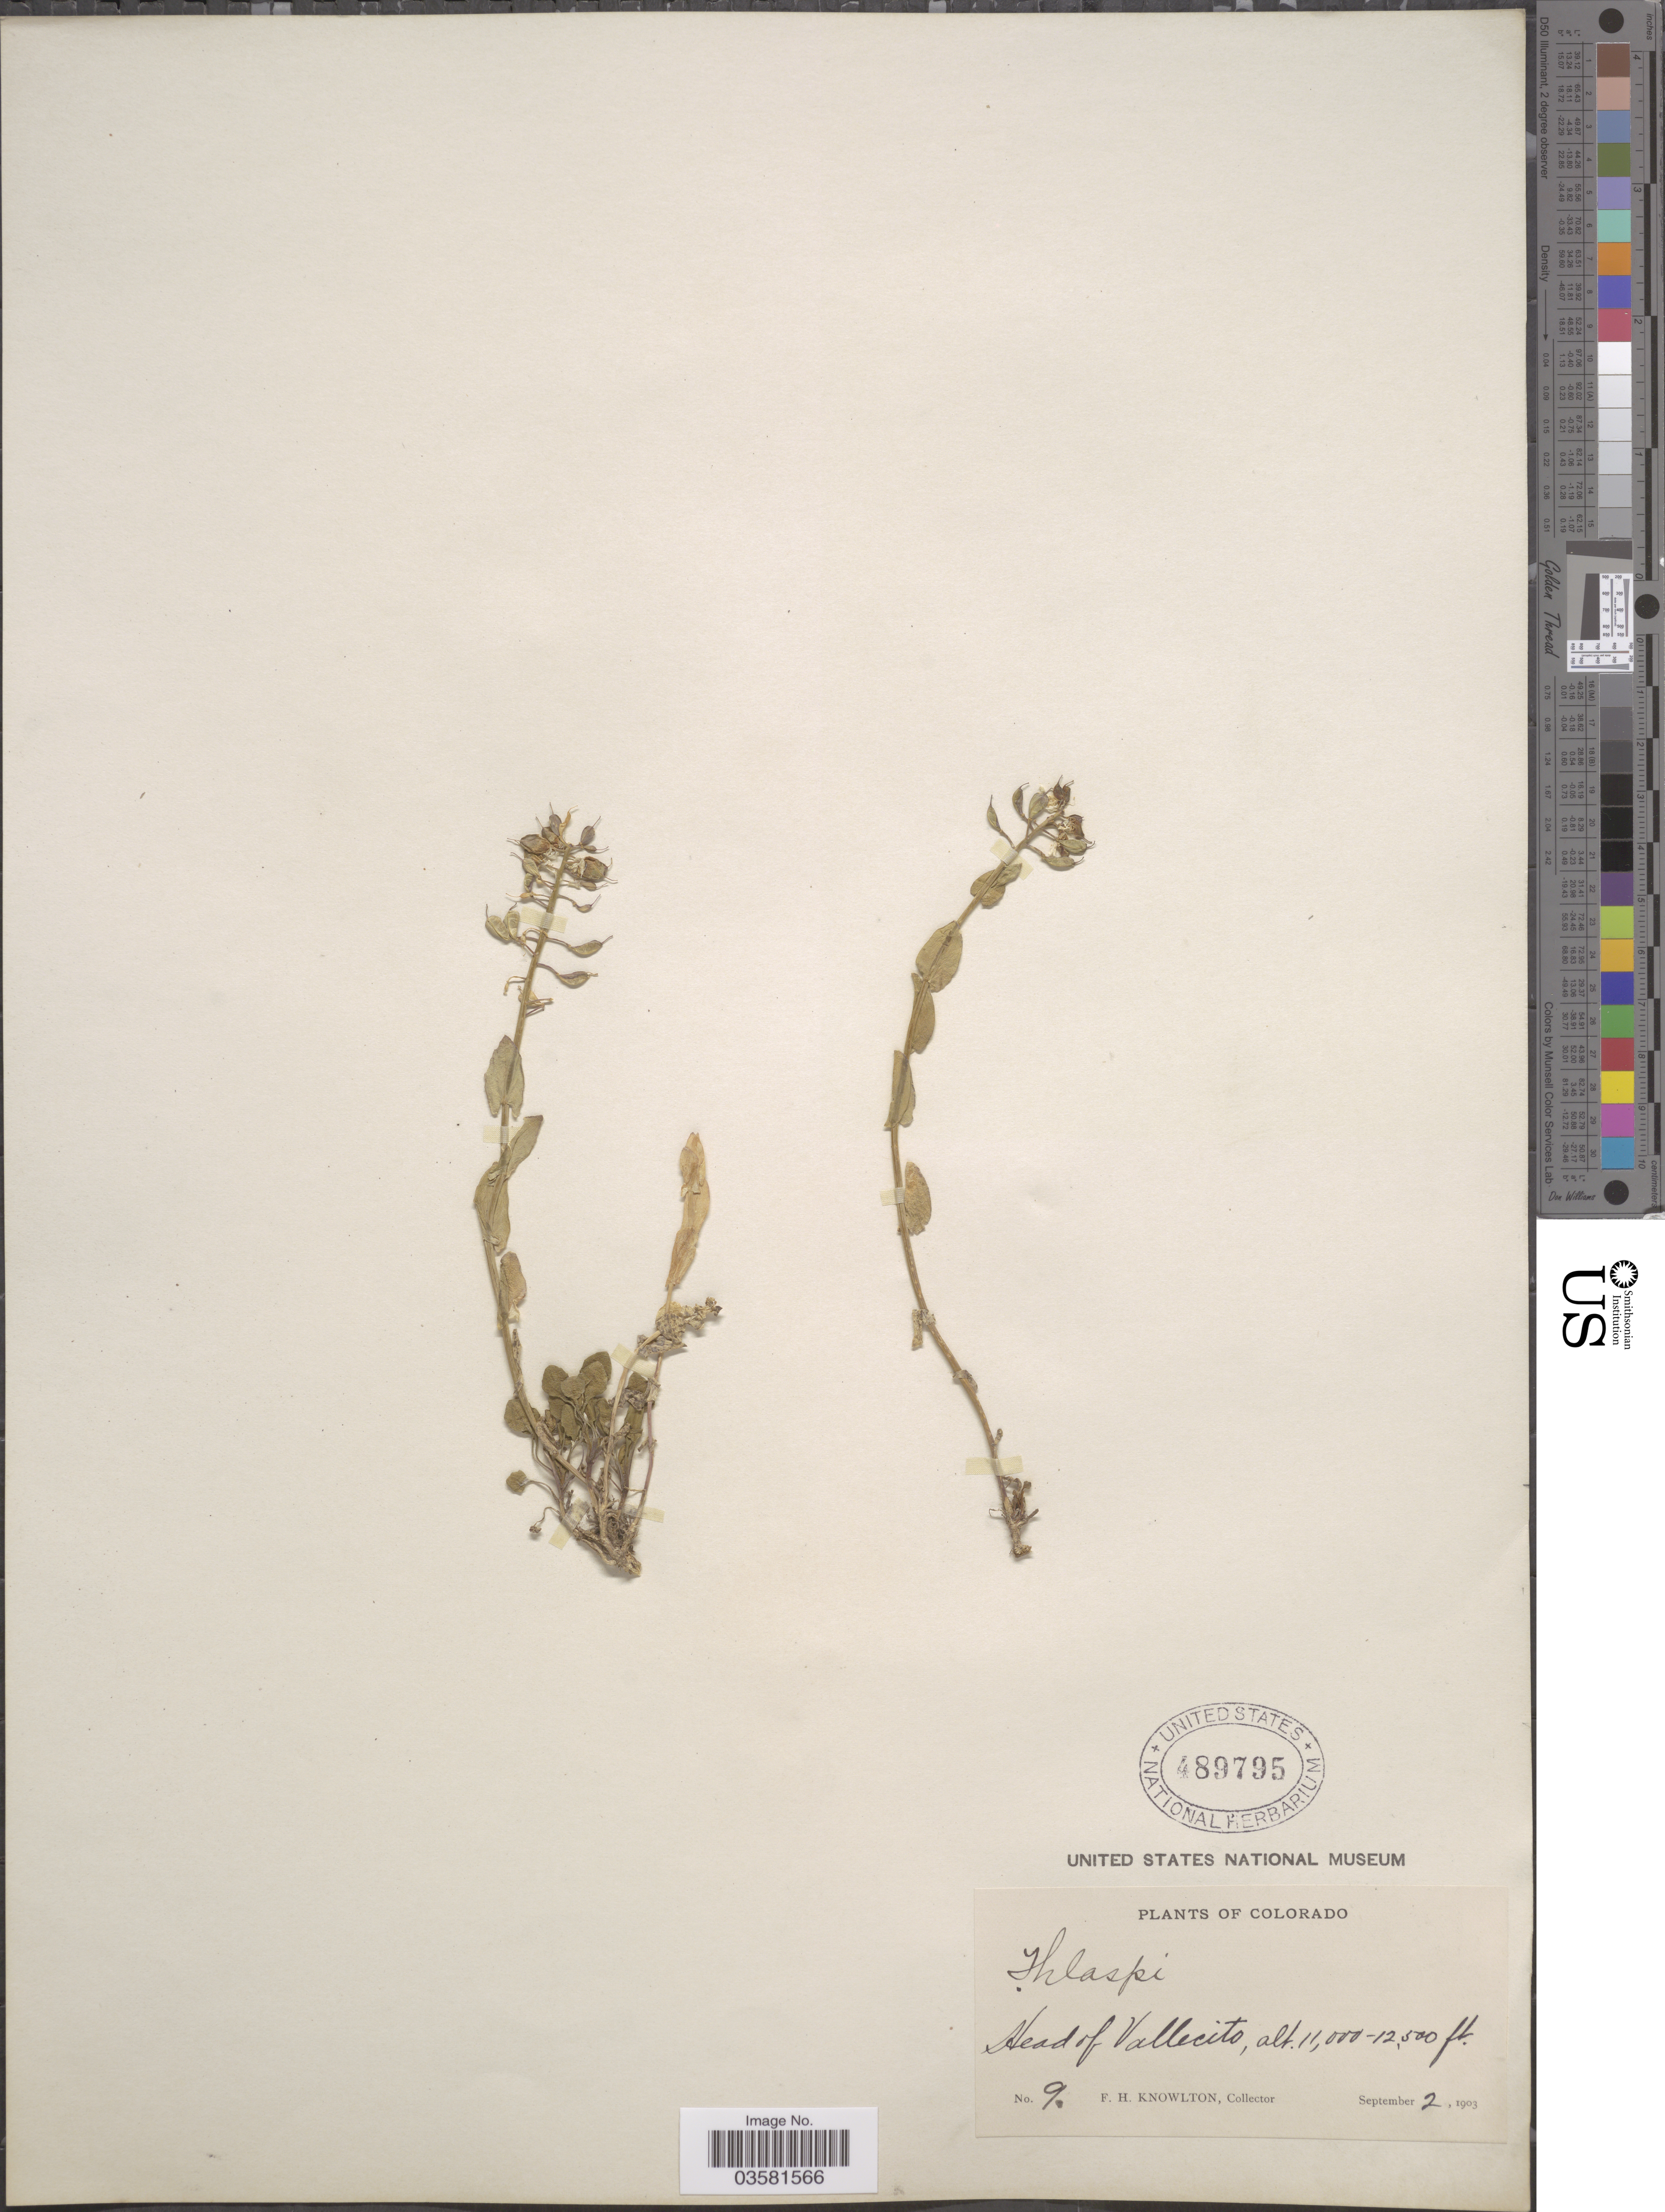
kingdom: Plantae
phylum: Tracheophyta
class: Magnoliopsida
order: Brassicales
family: Brassicaceae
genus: Thlaspi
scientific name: Thlaspi fendleri var. glaucum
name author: (A. Nelson) C.L. Hitchc.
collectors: F. H. Knowlton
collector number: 9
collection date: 1903-09-02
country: United States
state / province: Colorado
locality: Head of Vallecito.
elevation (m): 3353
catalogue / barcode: US 489795